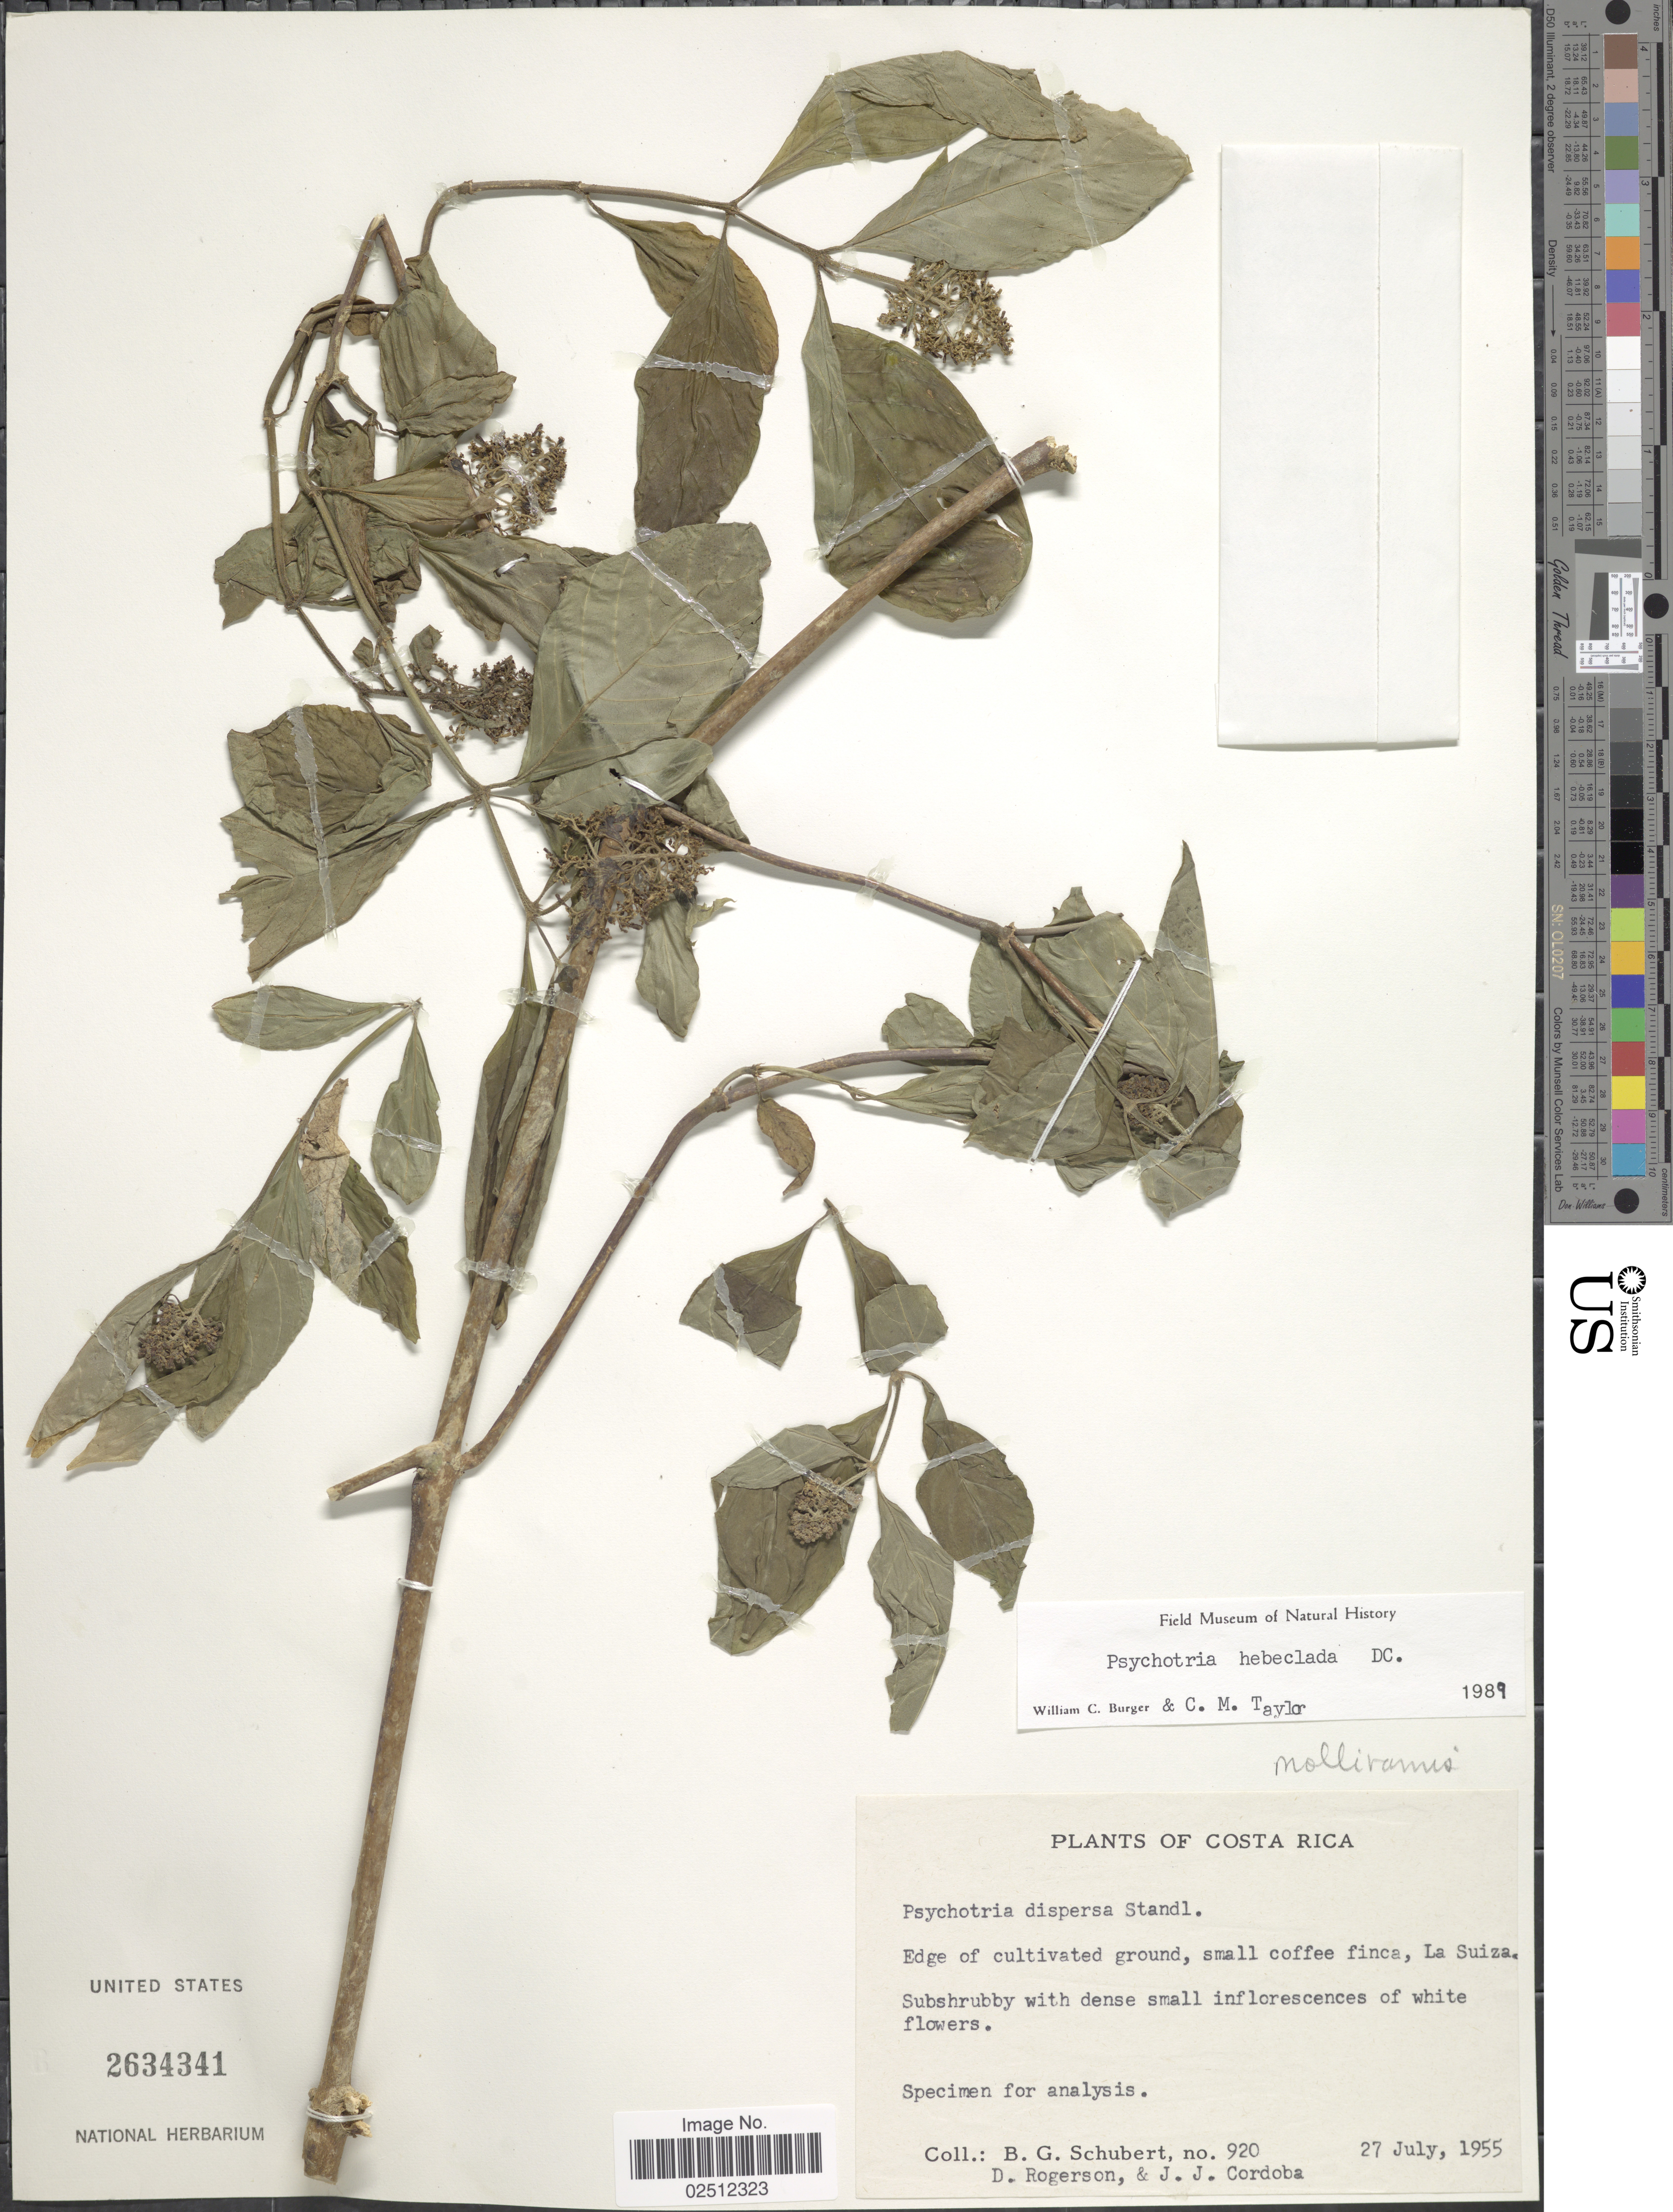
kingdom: Plantae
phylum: Tracheophyta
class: Magnoliopsida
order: Gentianales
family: Rubiaceae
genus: Psychotria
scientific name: Psychotria hebeclada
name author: DC.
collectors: B. Schubert, D. Rogerson & J. Cordoba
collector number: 920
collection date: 1955-07-27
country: Costa Rica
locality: Edge of cultivated ground, small coffee, La Suiza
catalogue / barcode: US 2634341